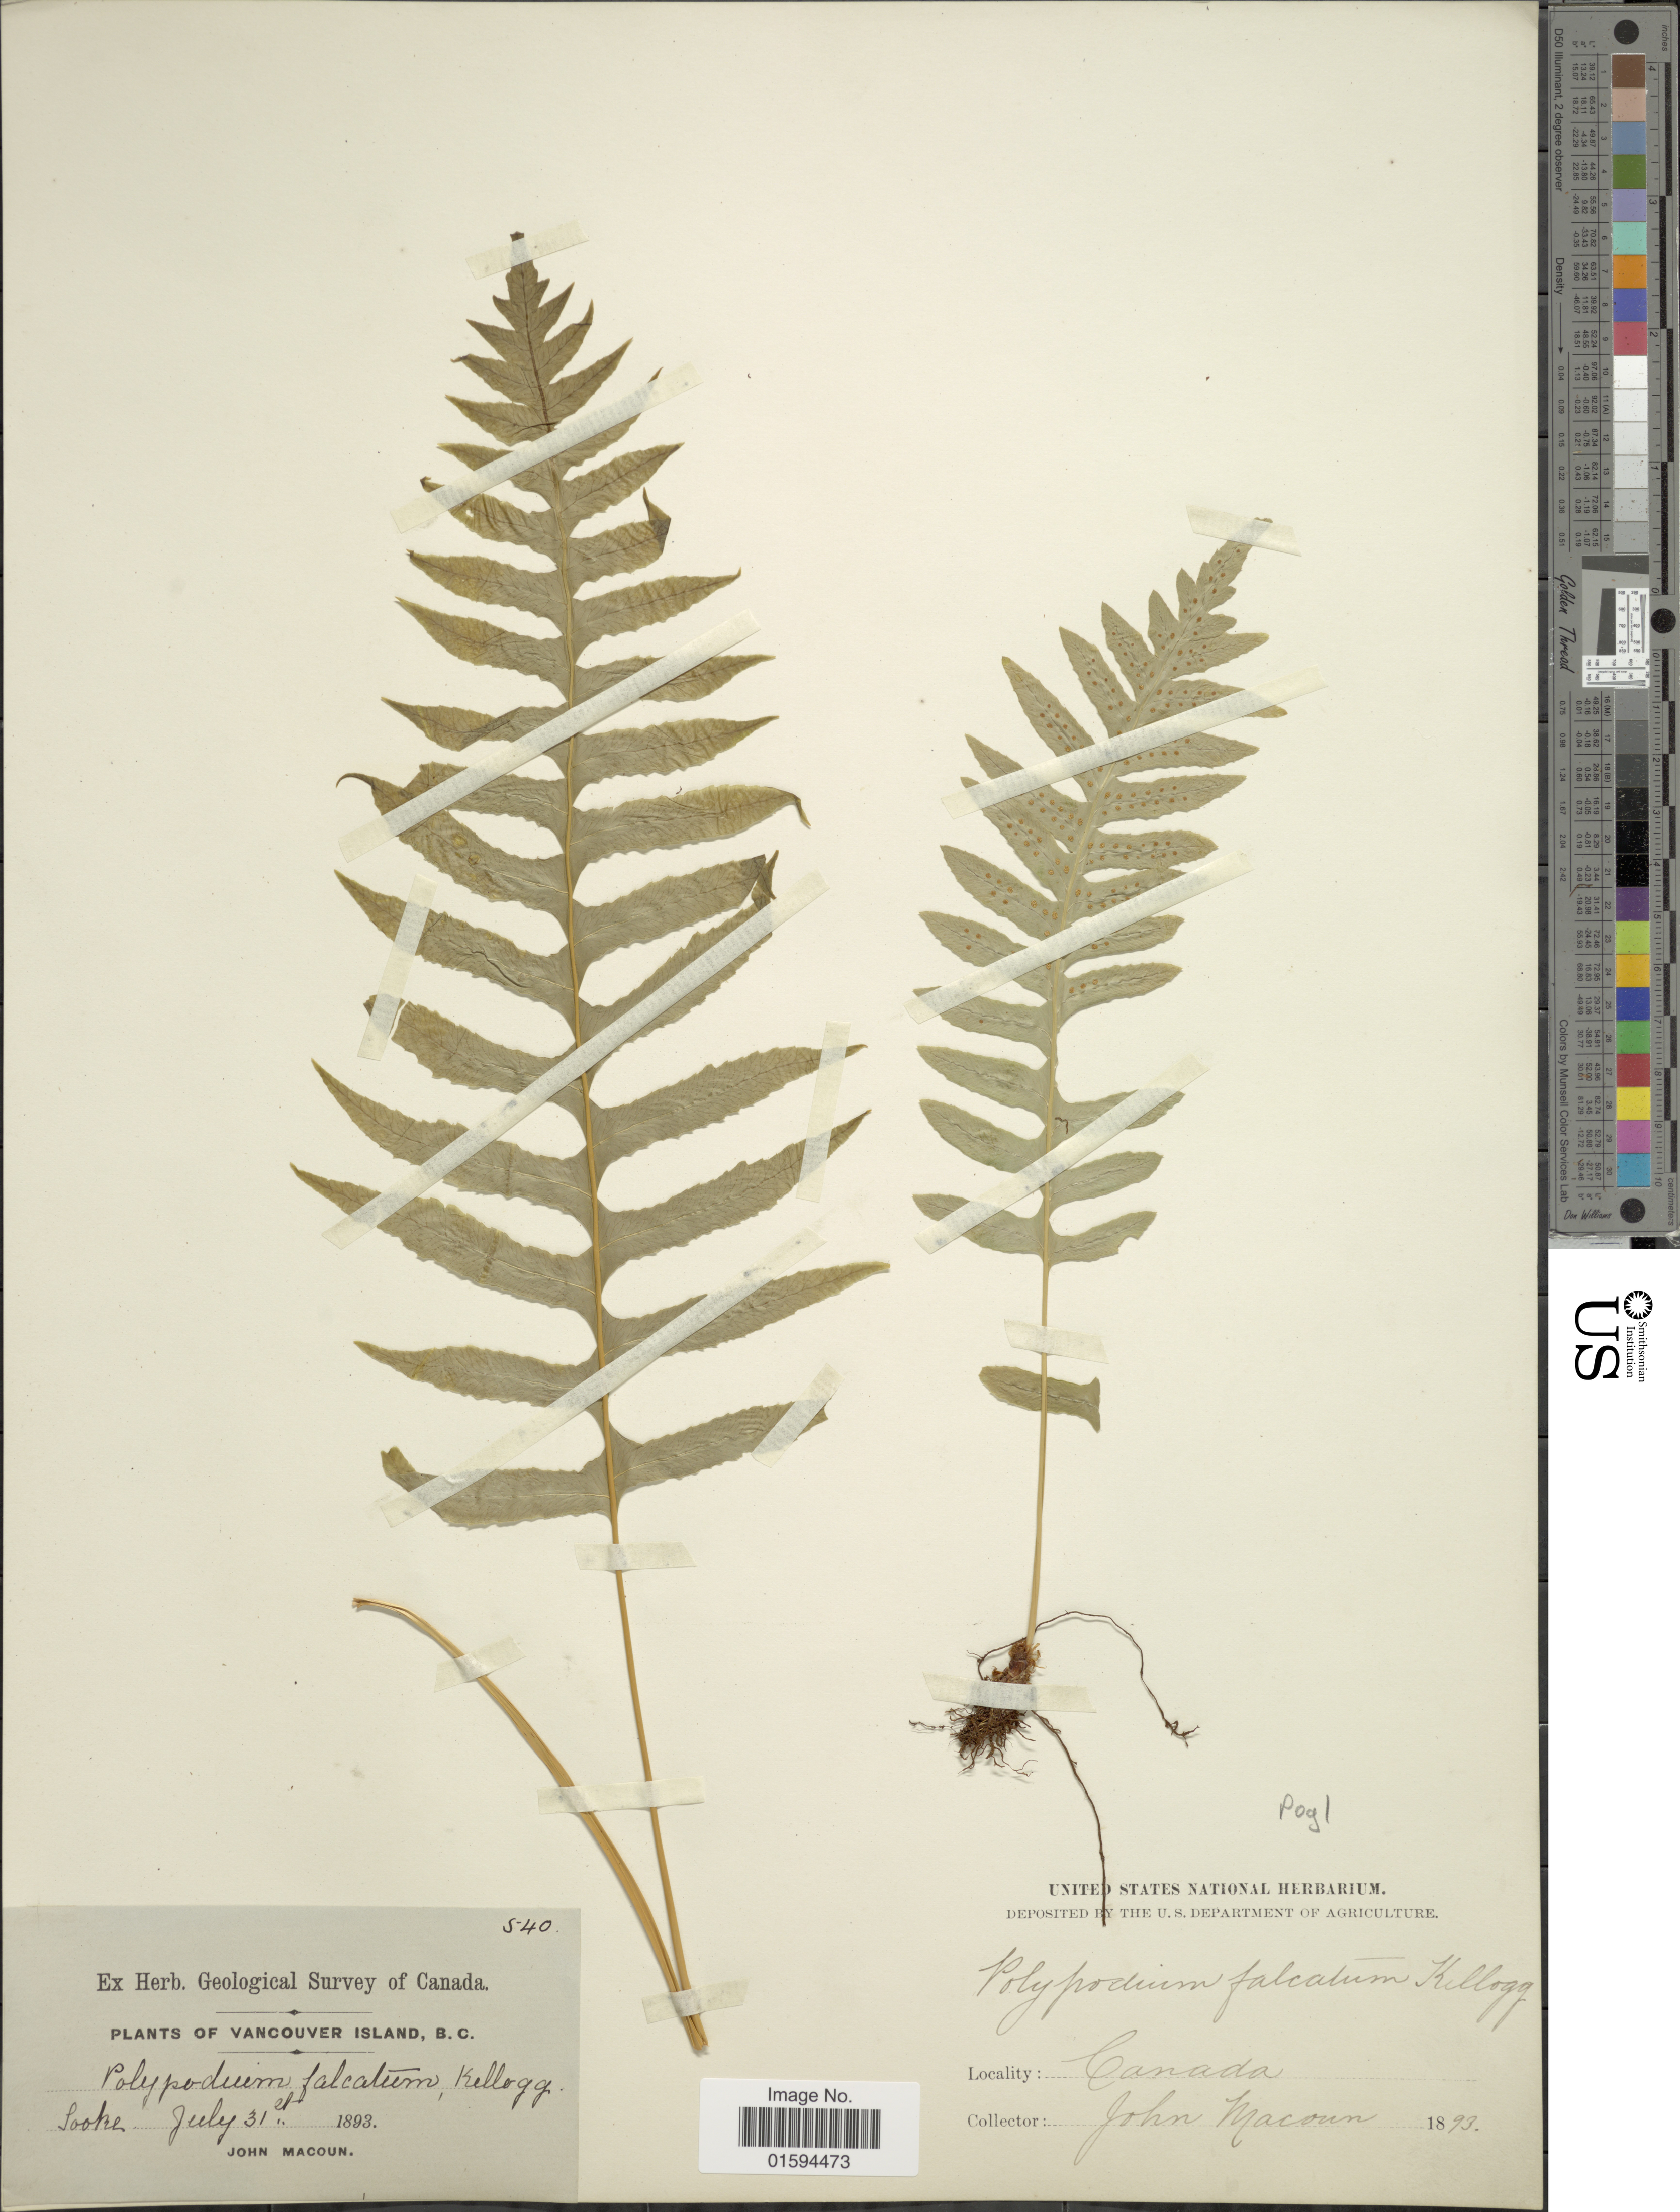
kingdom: Plantae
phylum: Tracheophyta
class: Polypodiopsida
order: Polypodiales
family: Polypodiaceae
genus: Polypodium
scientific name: Polypodium glycyrrhiza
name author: D.C. Eaton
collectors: J. Macoun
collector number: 540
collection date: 1893-07-31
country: Canada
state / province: British Columbia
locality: Vancouver Island.